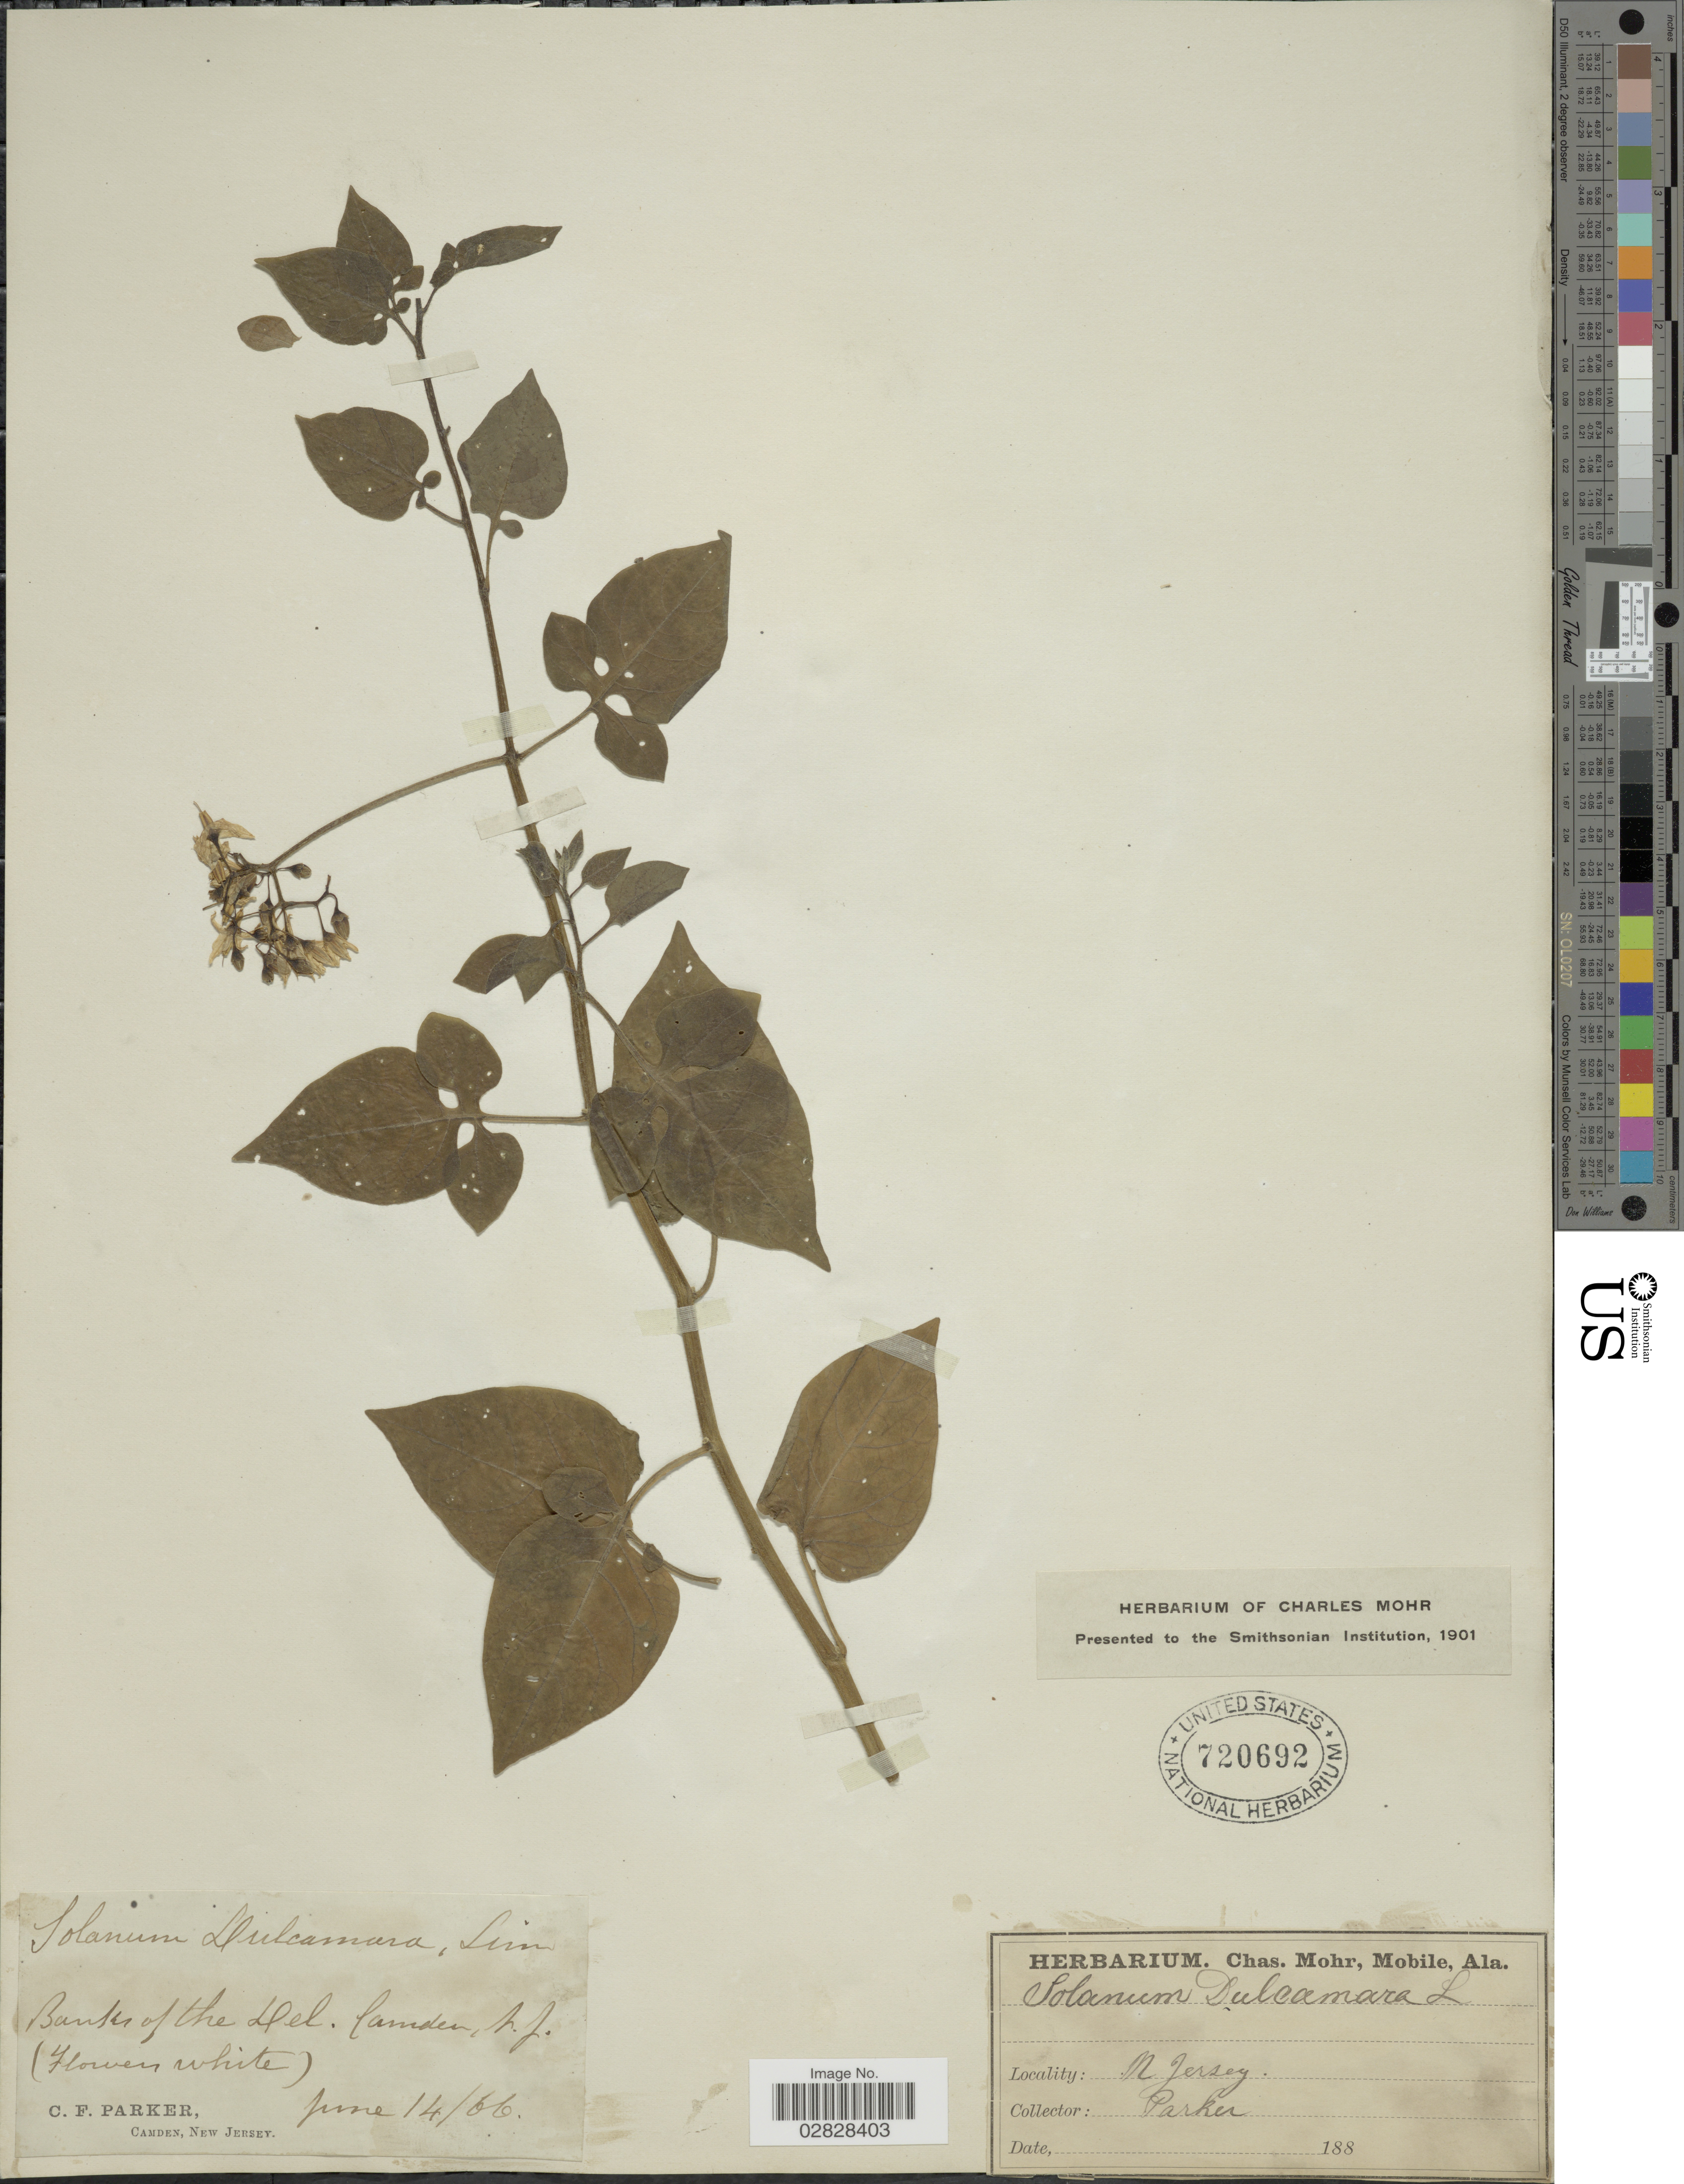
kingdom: Plantae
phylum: Tracheophyta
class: Magnoliopsida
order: Solanales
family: Solanaceae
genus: Solanum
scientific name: Solanum dulcamara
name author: L.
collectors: C. F. Parker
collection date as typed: Transcribed d/m/y: 14/6/66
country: United States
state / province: New Jersey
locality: Banks of the Del. Camden.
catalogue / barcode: US 720692